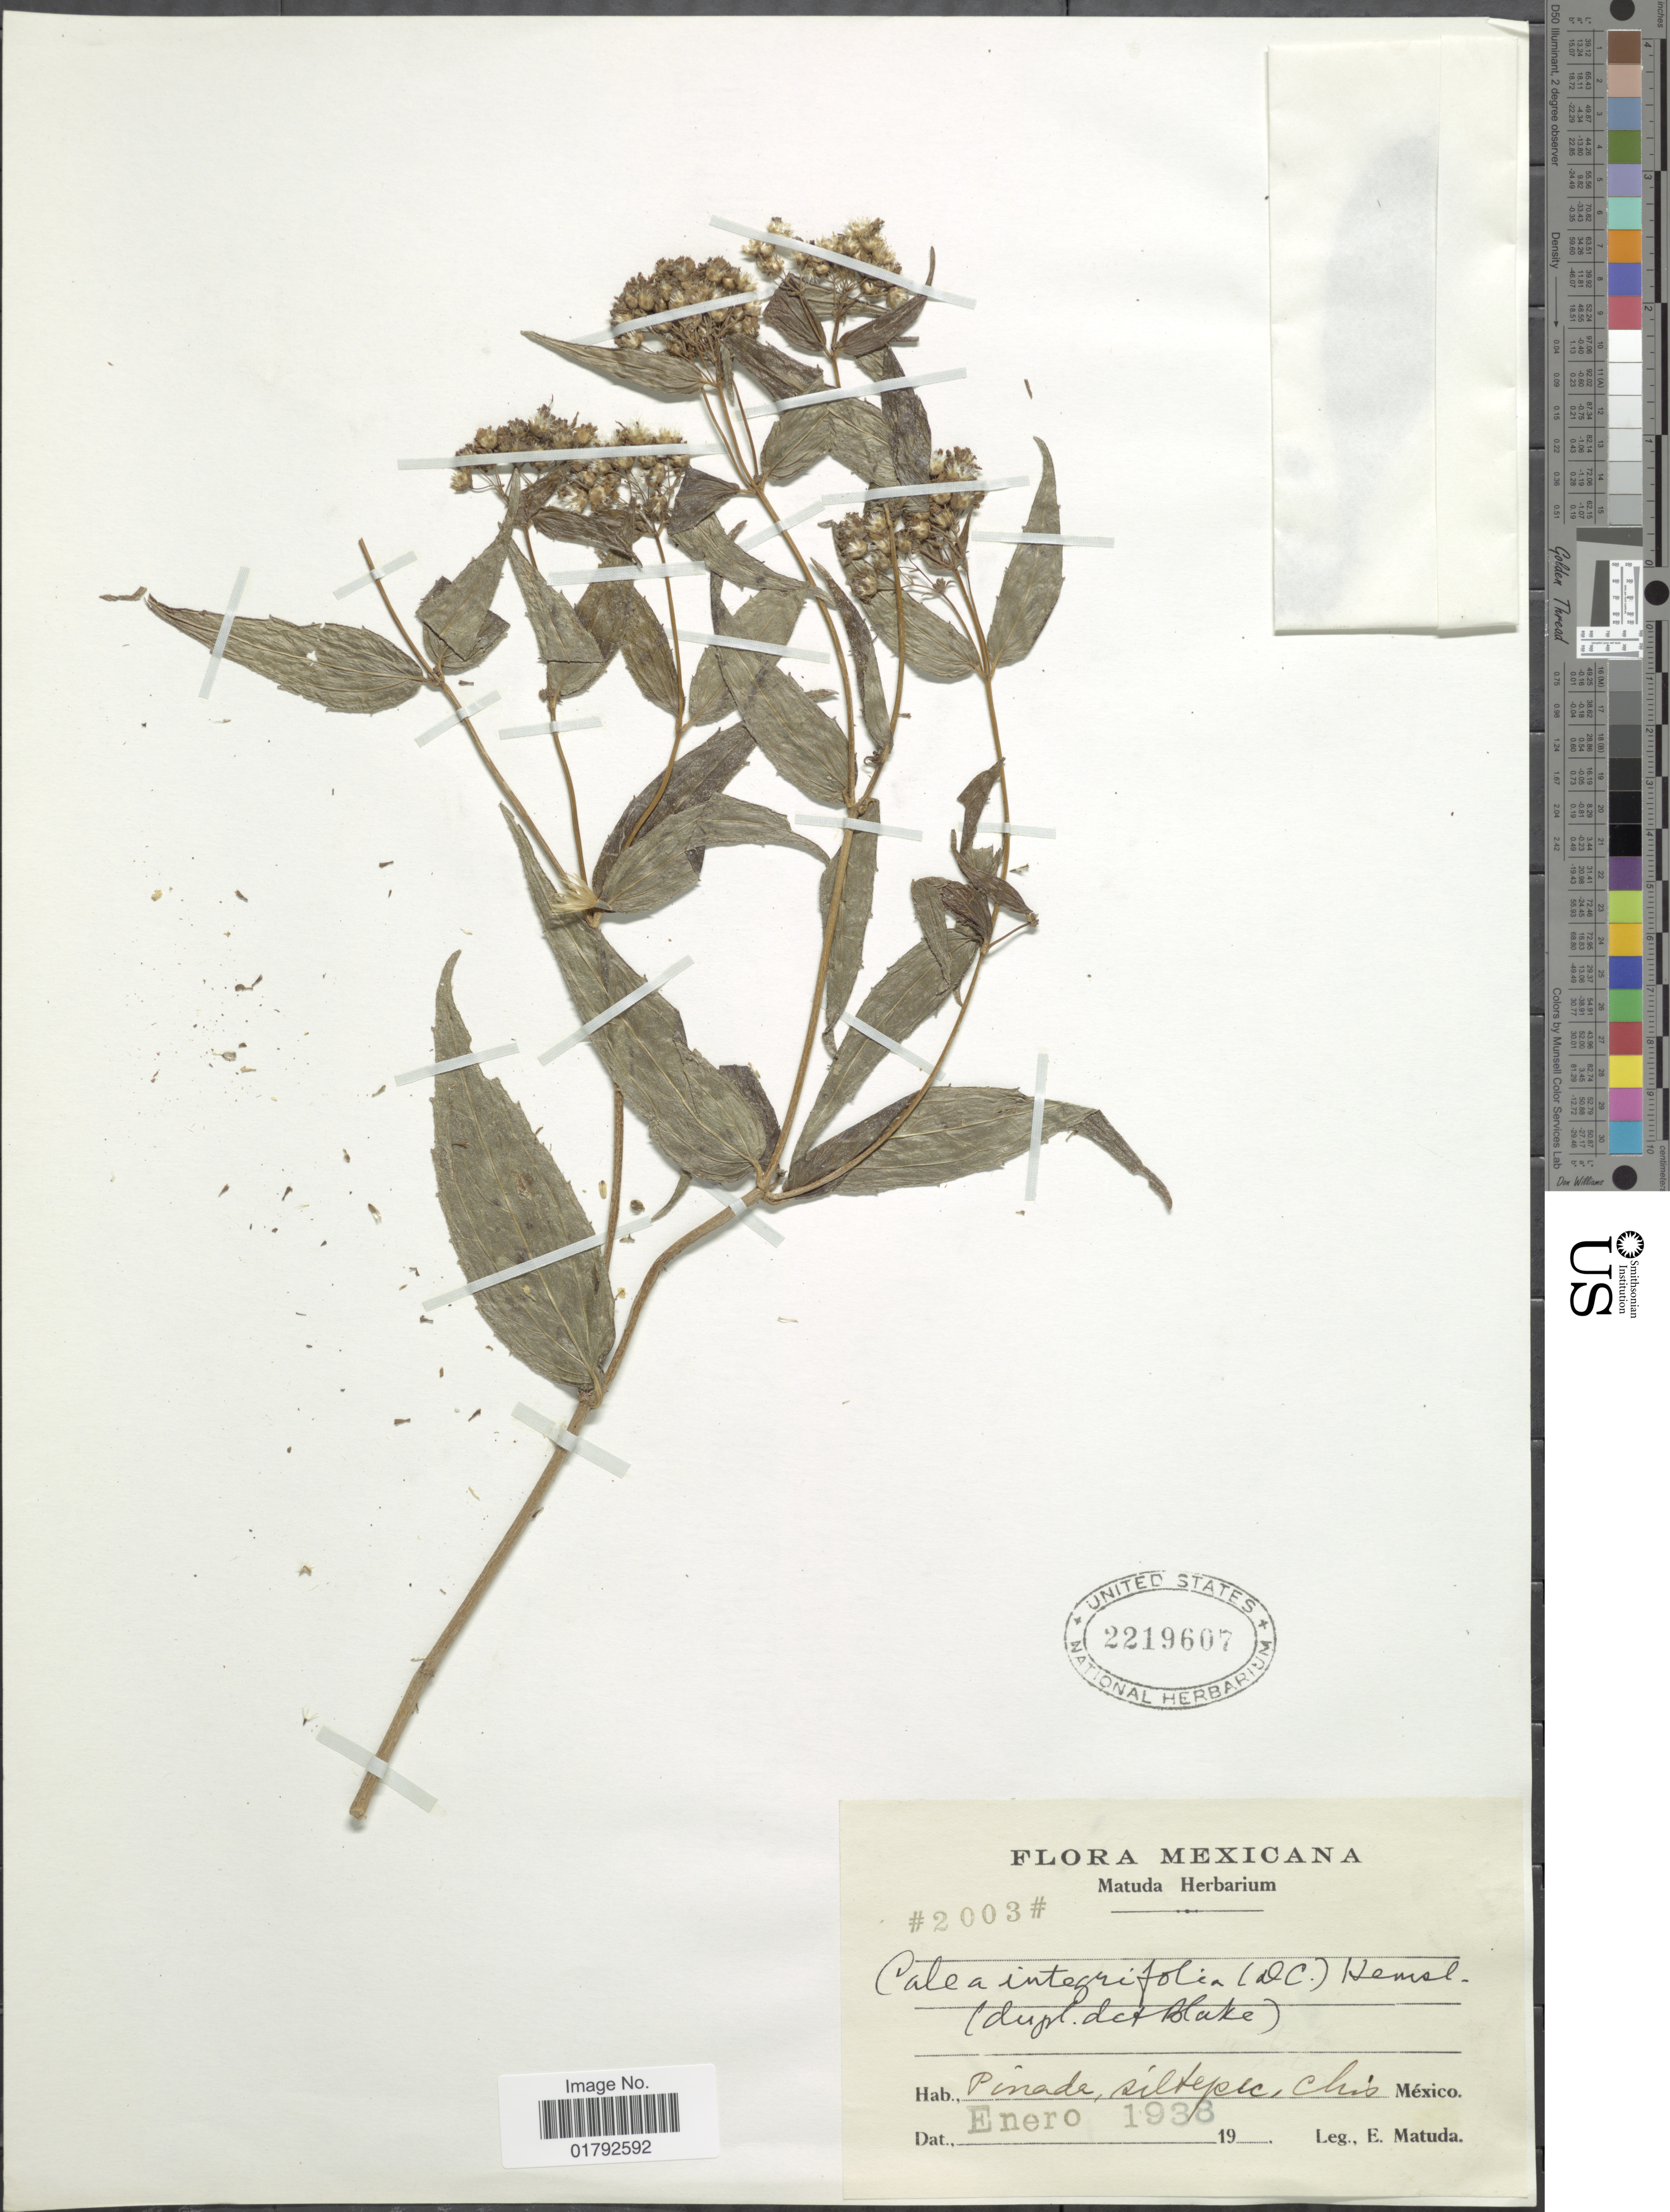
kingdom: Plantae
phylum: Tracheophyta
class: Magnoliopsida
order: Asterales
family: Asteraceae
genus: Alloispermum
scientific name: Alloispermum integrifolium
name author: (DC.) H. Rob.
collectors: E. Matuda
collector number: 2003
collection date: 1938-01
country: Mexico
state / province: Chiapas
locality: Pinada, siltepec, Chis.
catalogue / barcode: US 2219607